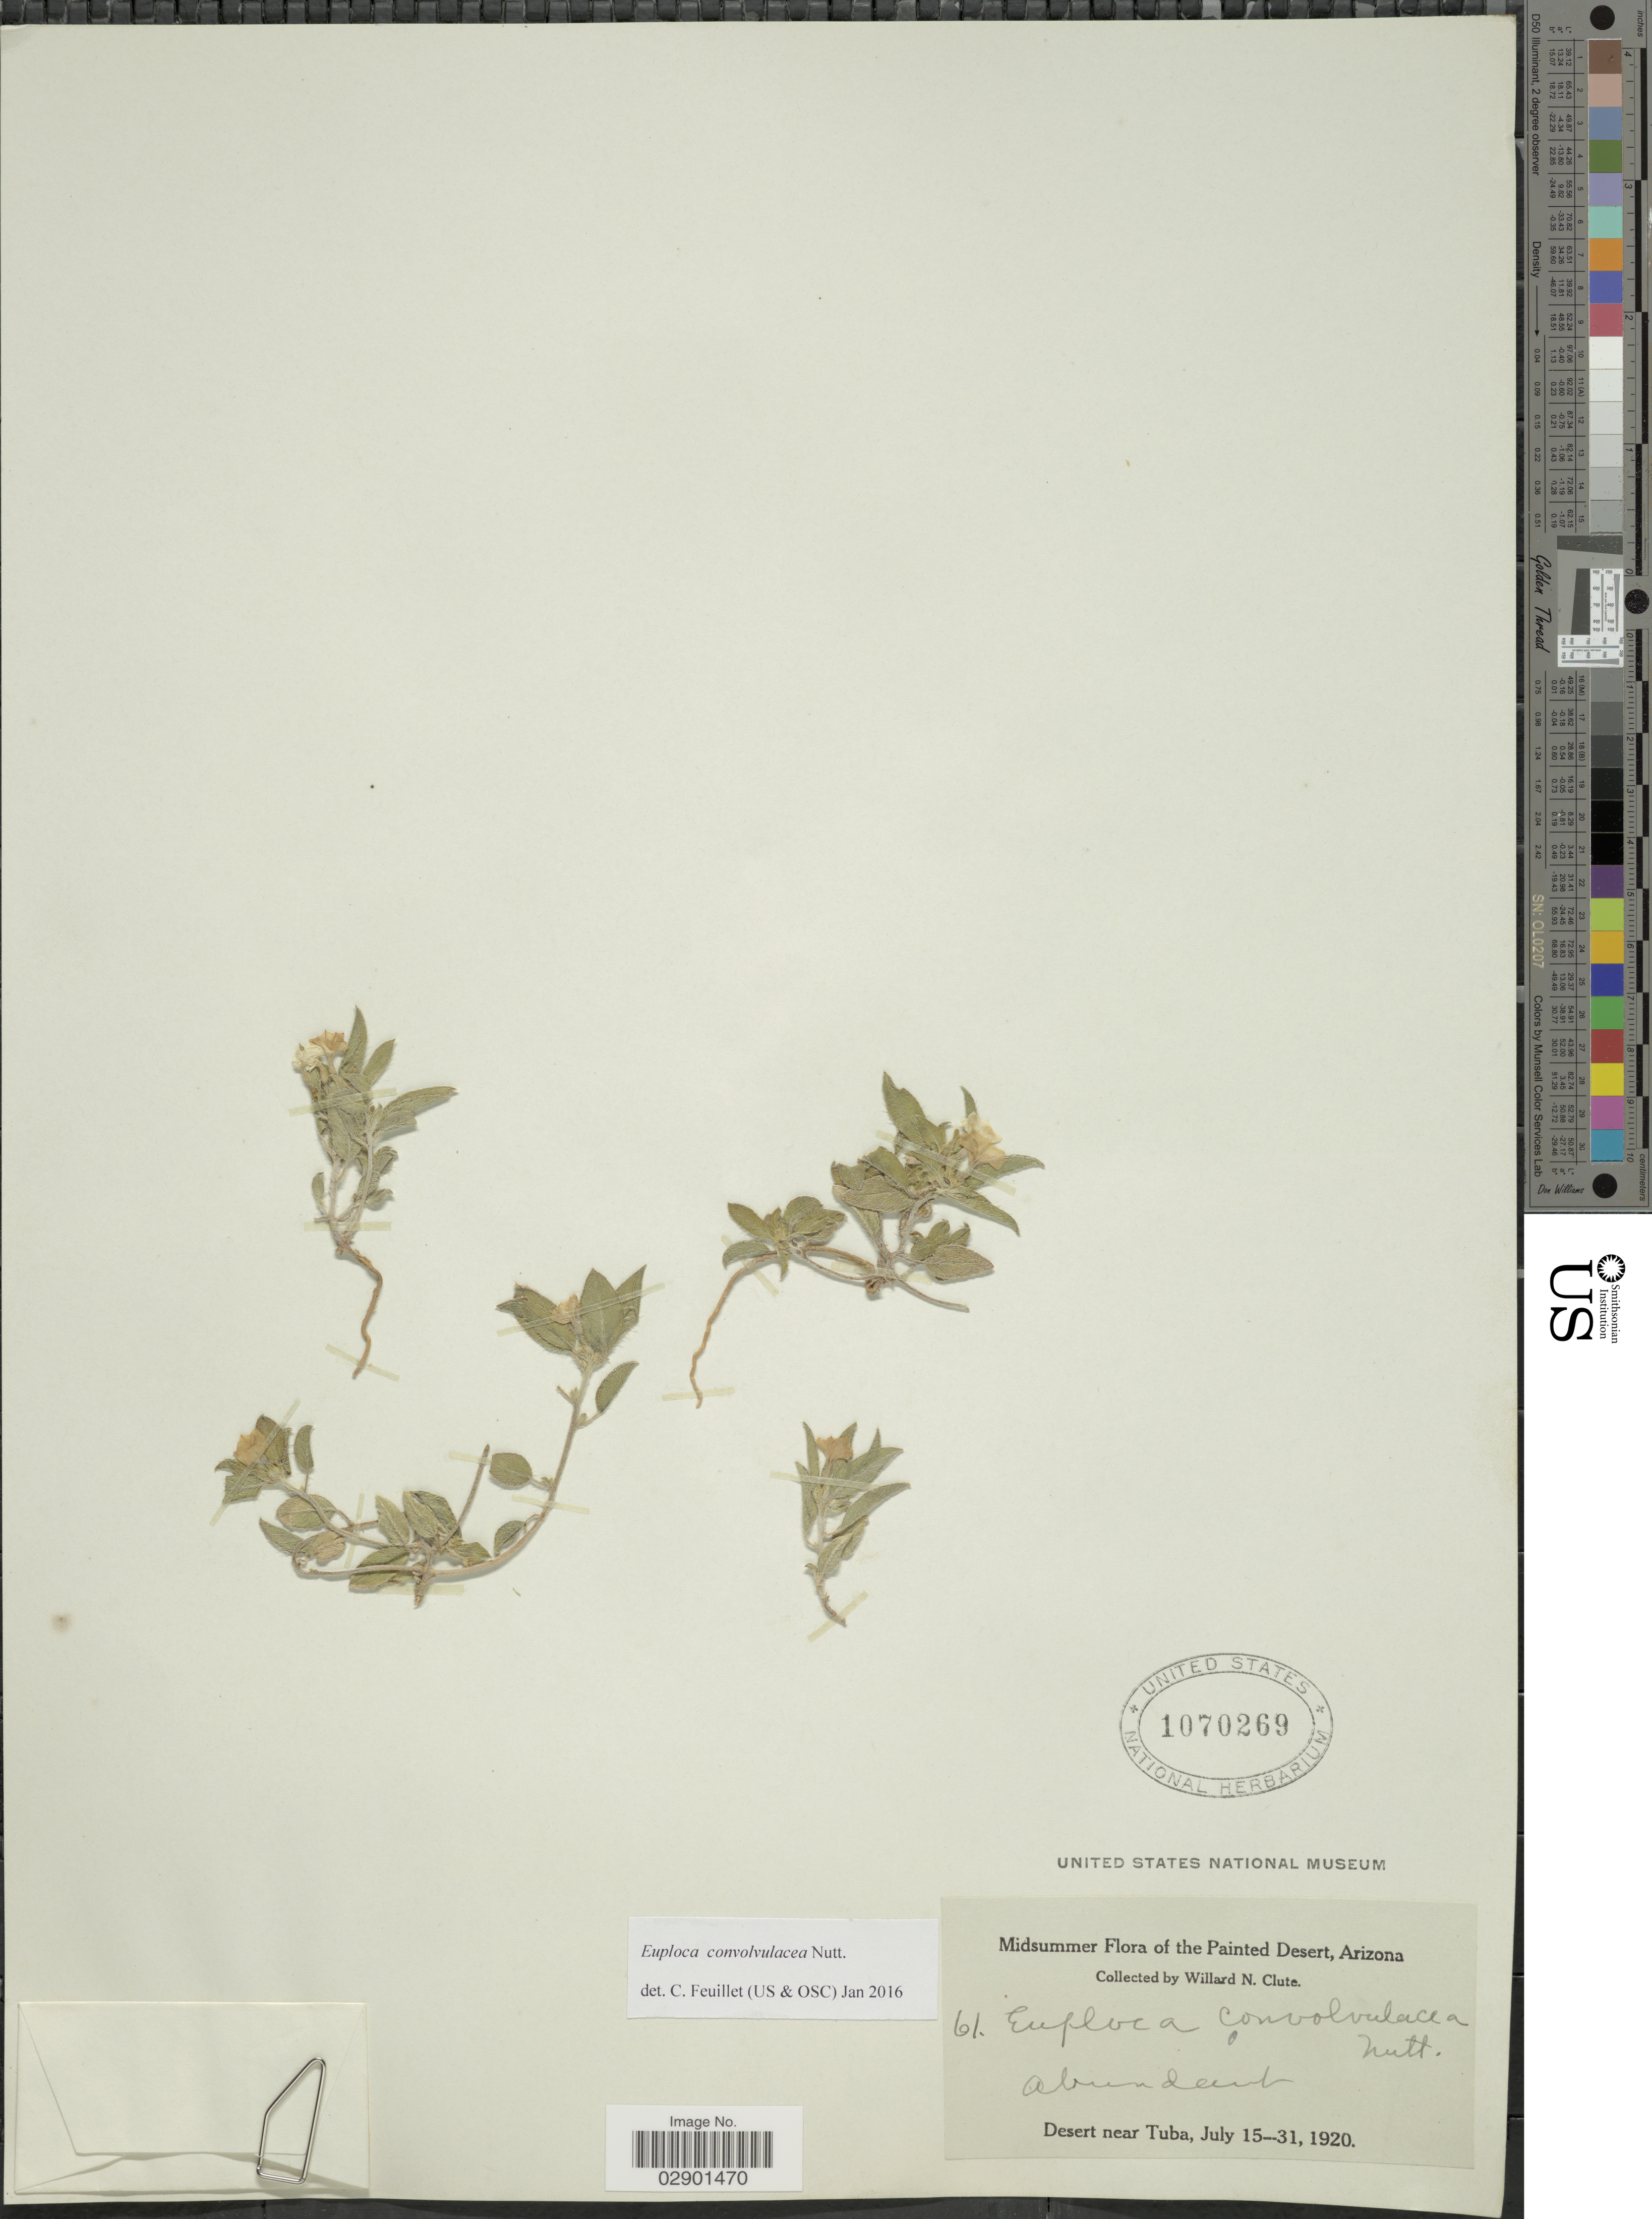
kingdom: Plantae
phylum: Tracheophyta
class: Magnoliopsida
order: Boraginales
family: Heliotropiaceae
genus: Euploca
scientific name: Euploca convolvulacea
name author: Nutt.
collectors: W. N. Clute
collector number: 61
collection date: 1920-07-15/1920-07-31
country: United States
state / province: Arizona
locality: Painted Desert. Desert near Tuba.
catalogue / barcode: US 1070269